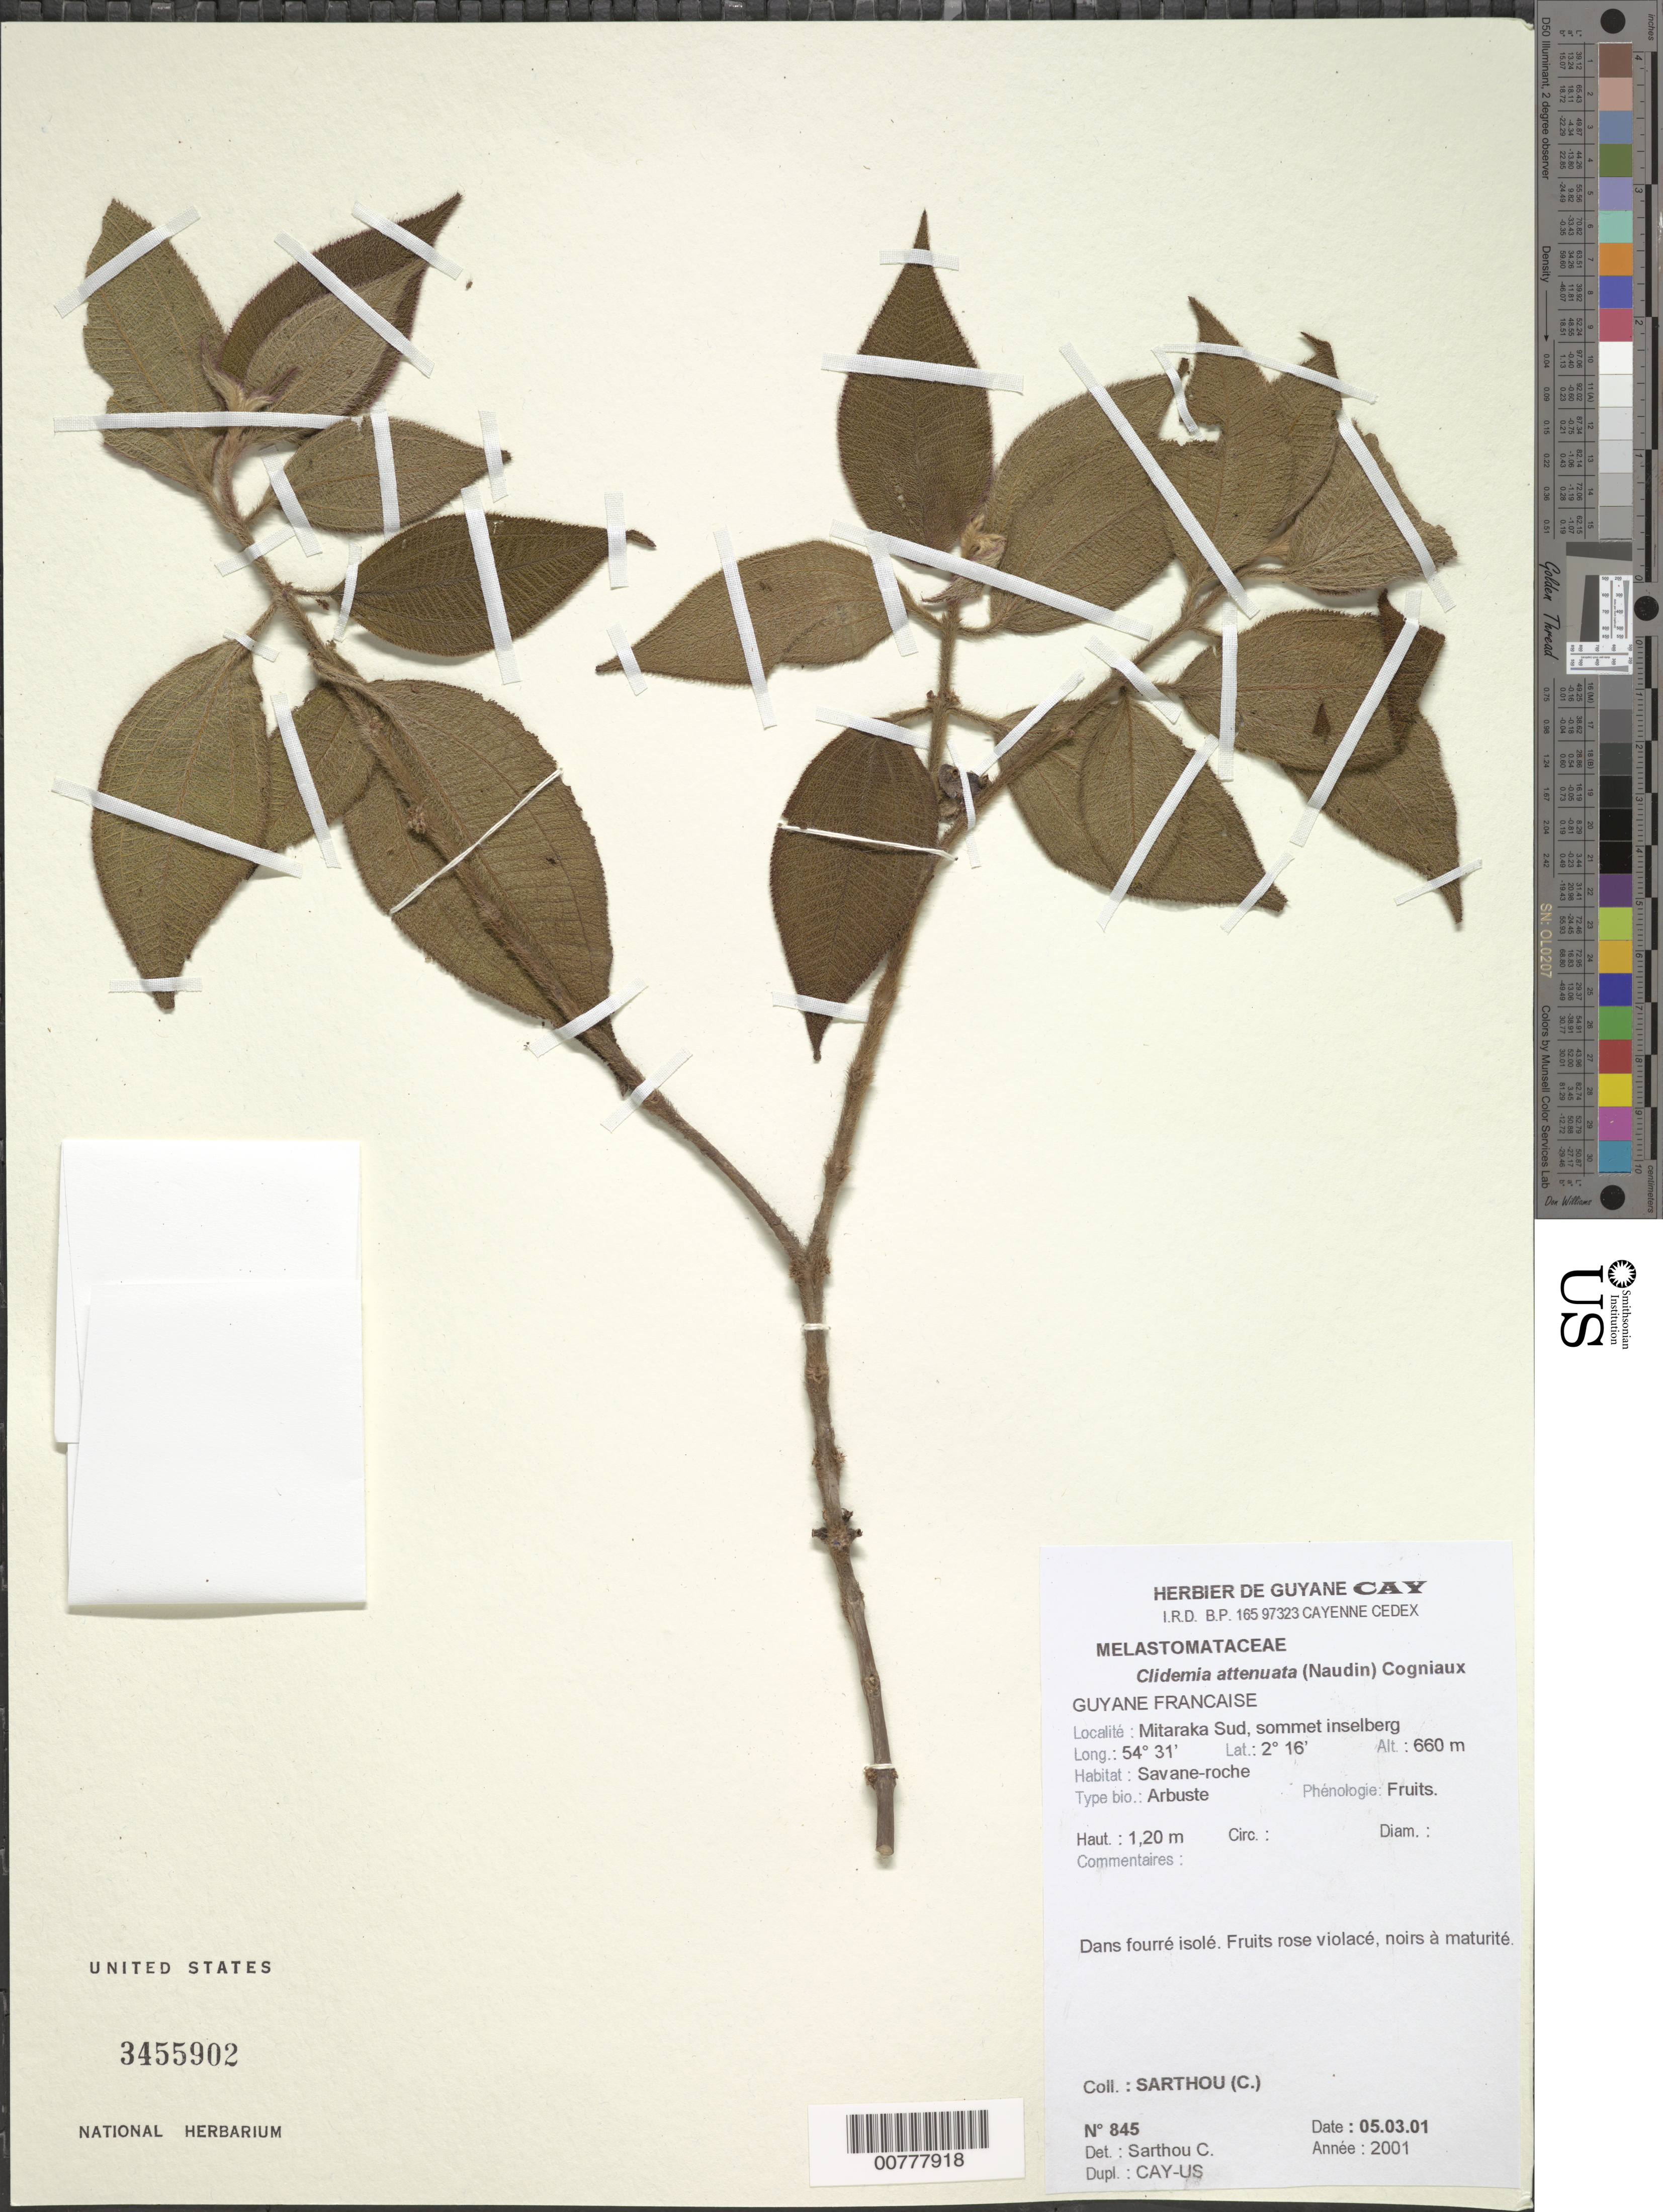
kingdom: Plantae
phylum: Tracheophyta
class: Magnoliopsida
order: Myrtales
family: Melastomataceae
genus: Clidemia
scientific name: Clidemia attenuata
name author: (Naudin) Cogn.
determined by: Sarthou, C.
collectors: C. Sarthou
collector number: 845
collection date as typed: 5-Mar-01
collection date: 2001-03-05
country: French Guiana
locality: Mitaraka Sud, sommet inselberg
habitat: Savane-roche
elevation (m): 660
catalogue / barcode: US 3455902